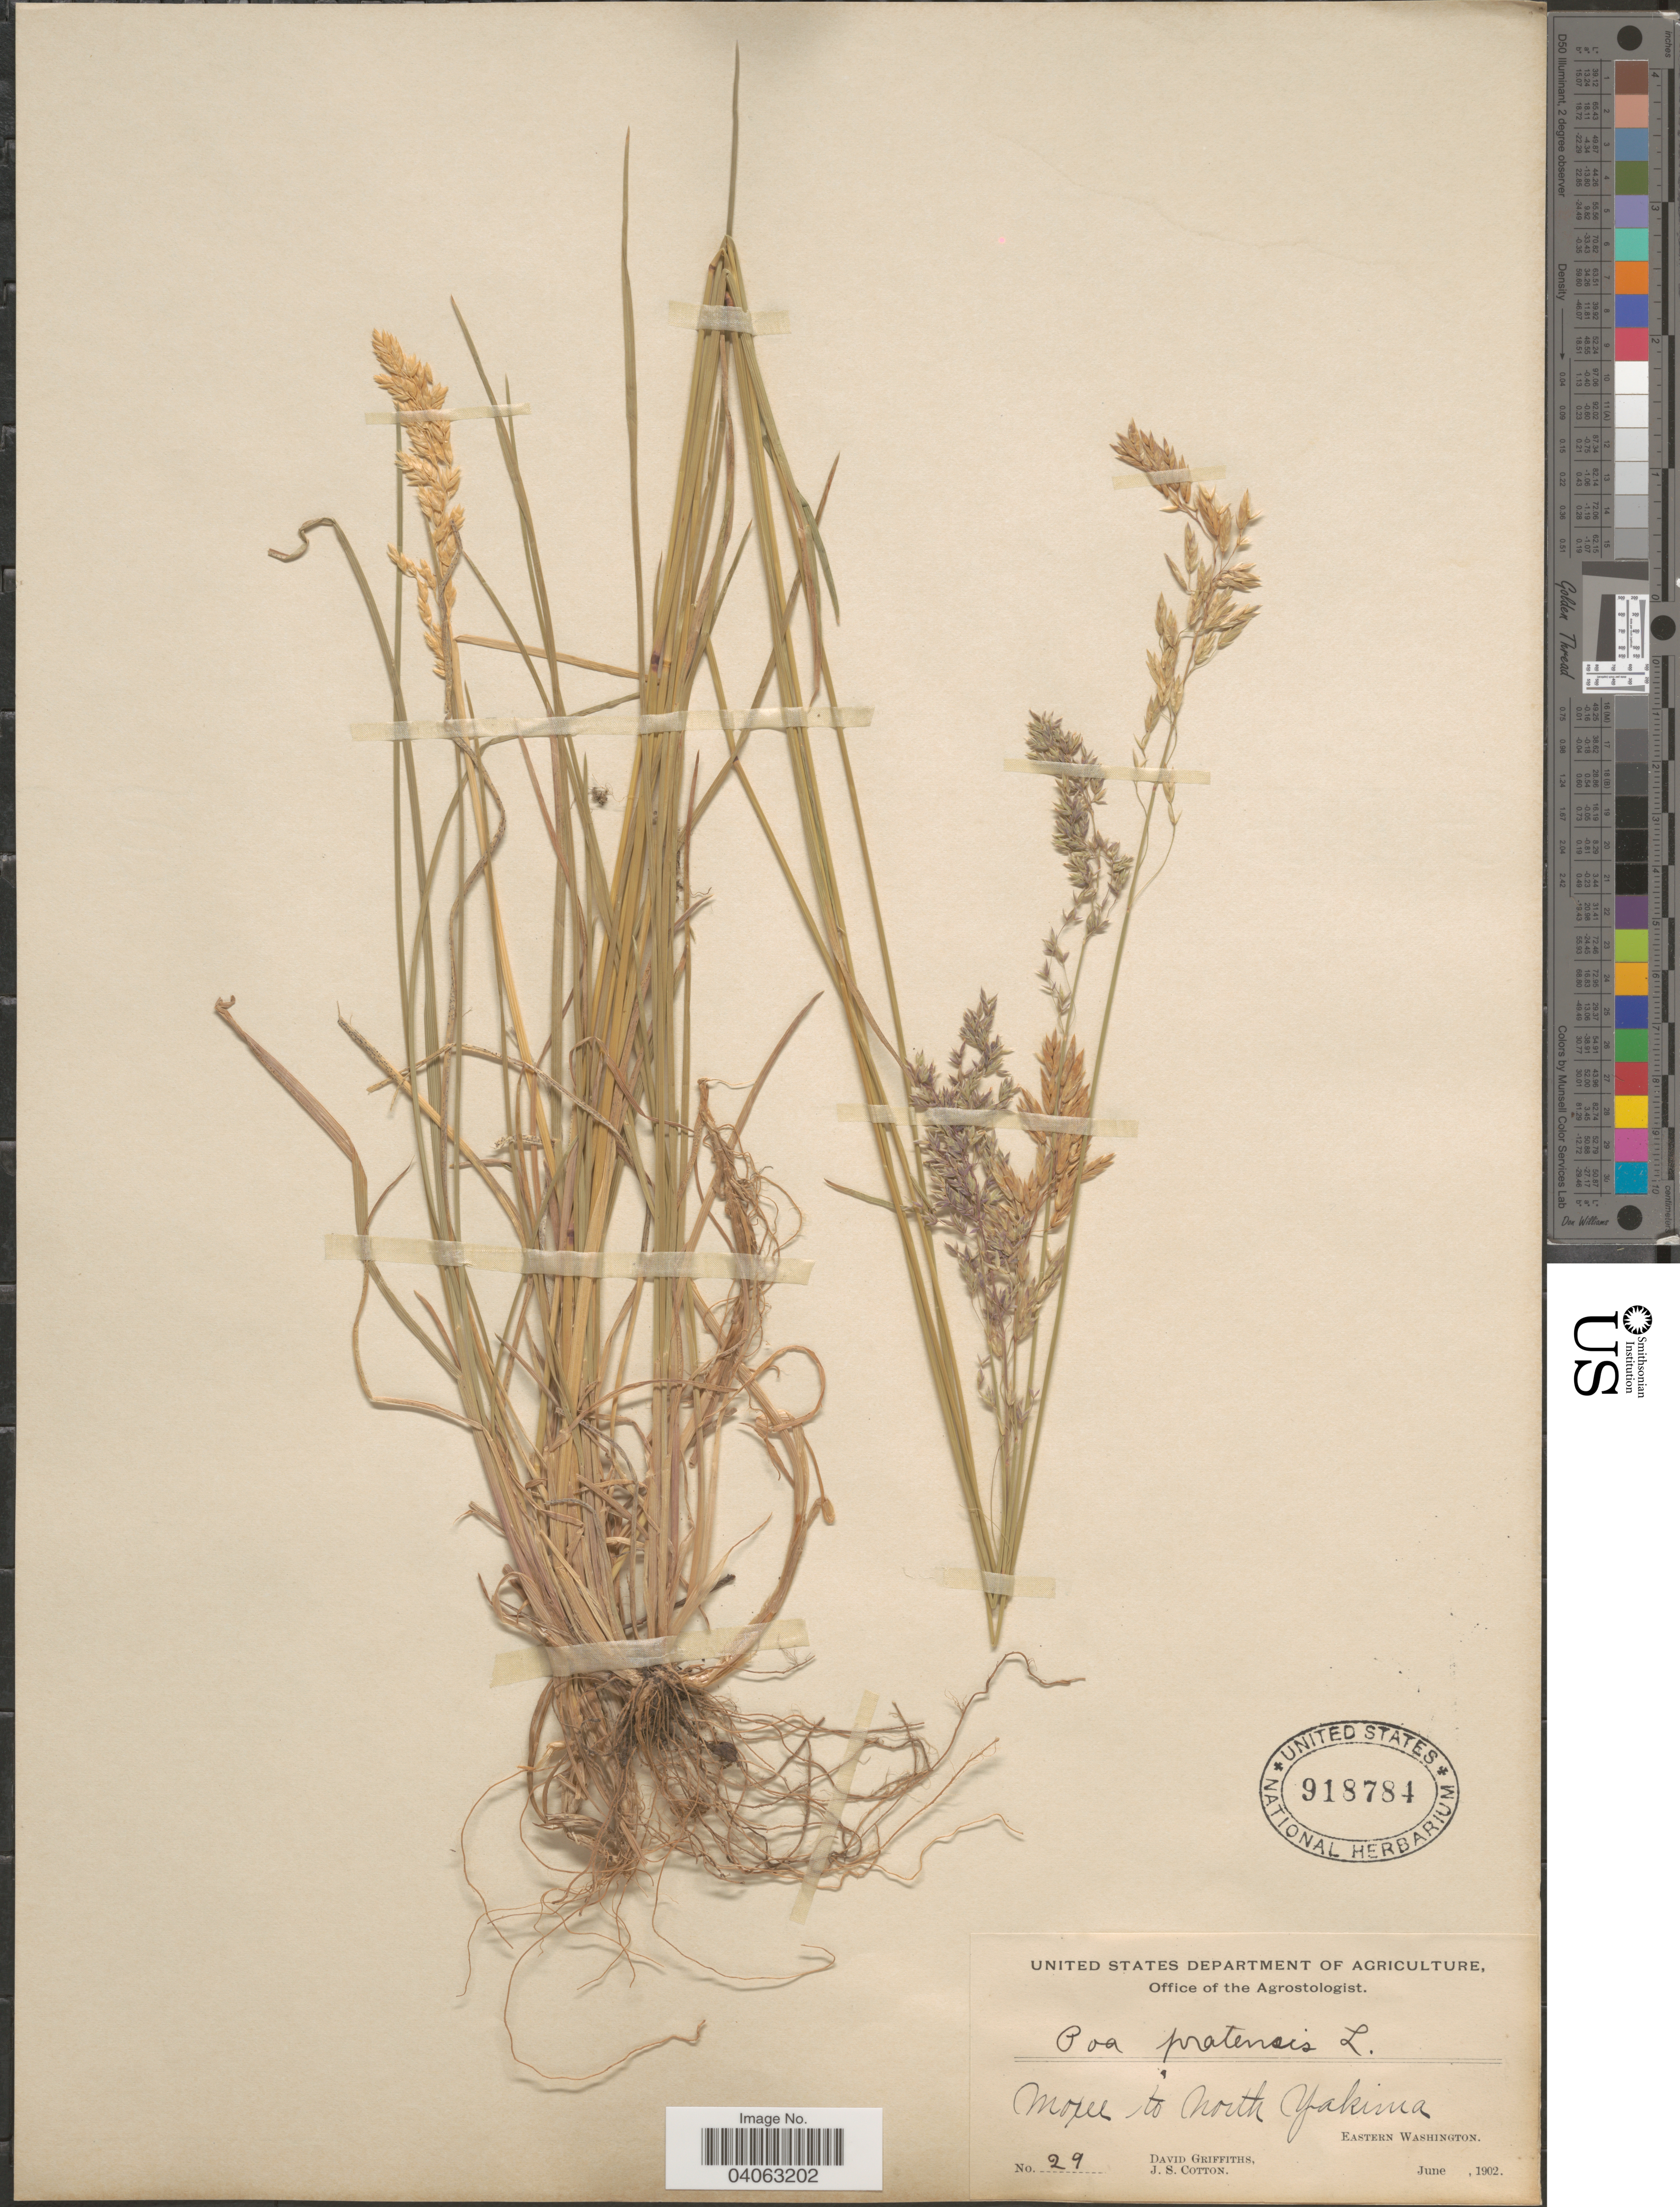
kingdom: Plantae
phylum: Tracheophyta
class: Liliopsida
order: Poales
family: Poaceae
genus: Poa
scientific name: Poa pratensis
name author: L.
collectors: D. Griffiths & J. S. Cotton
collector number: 29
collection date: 1902-06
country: United States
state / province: Washington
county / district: Yakima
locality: Moxee to North Yakima. Eastern Washington.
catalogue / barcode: US 918784